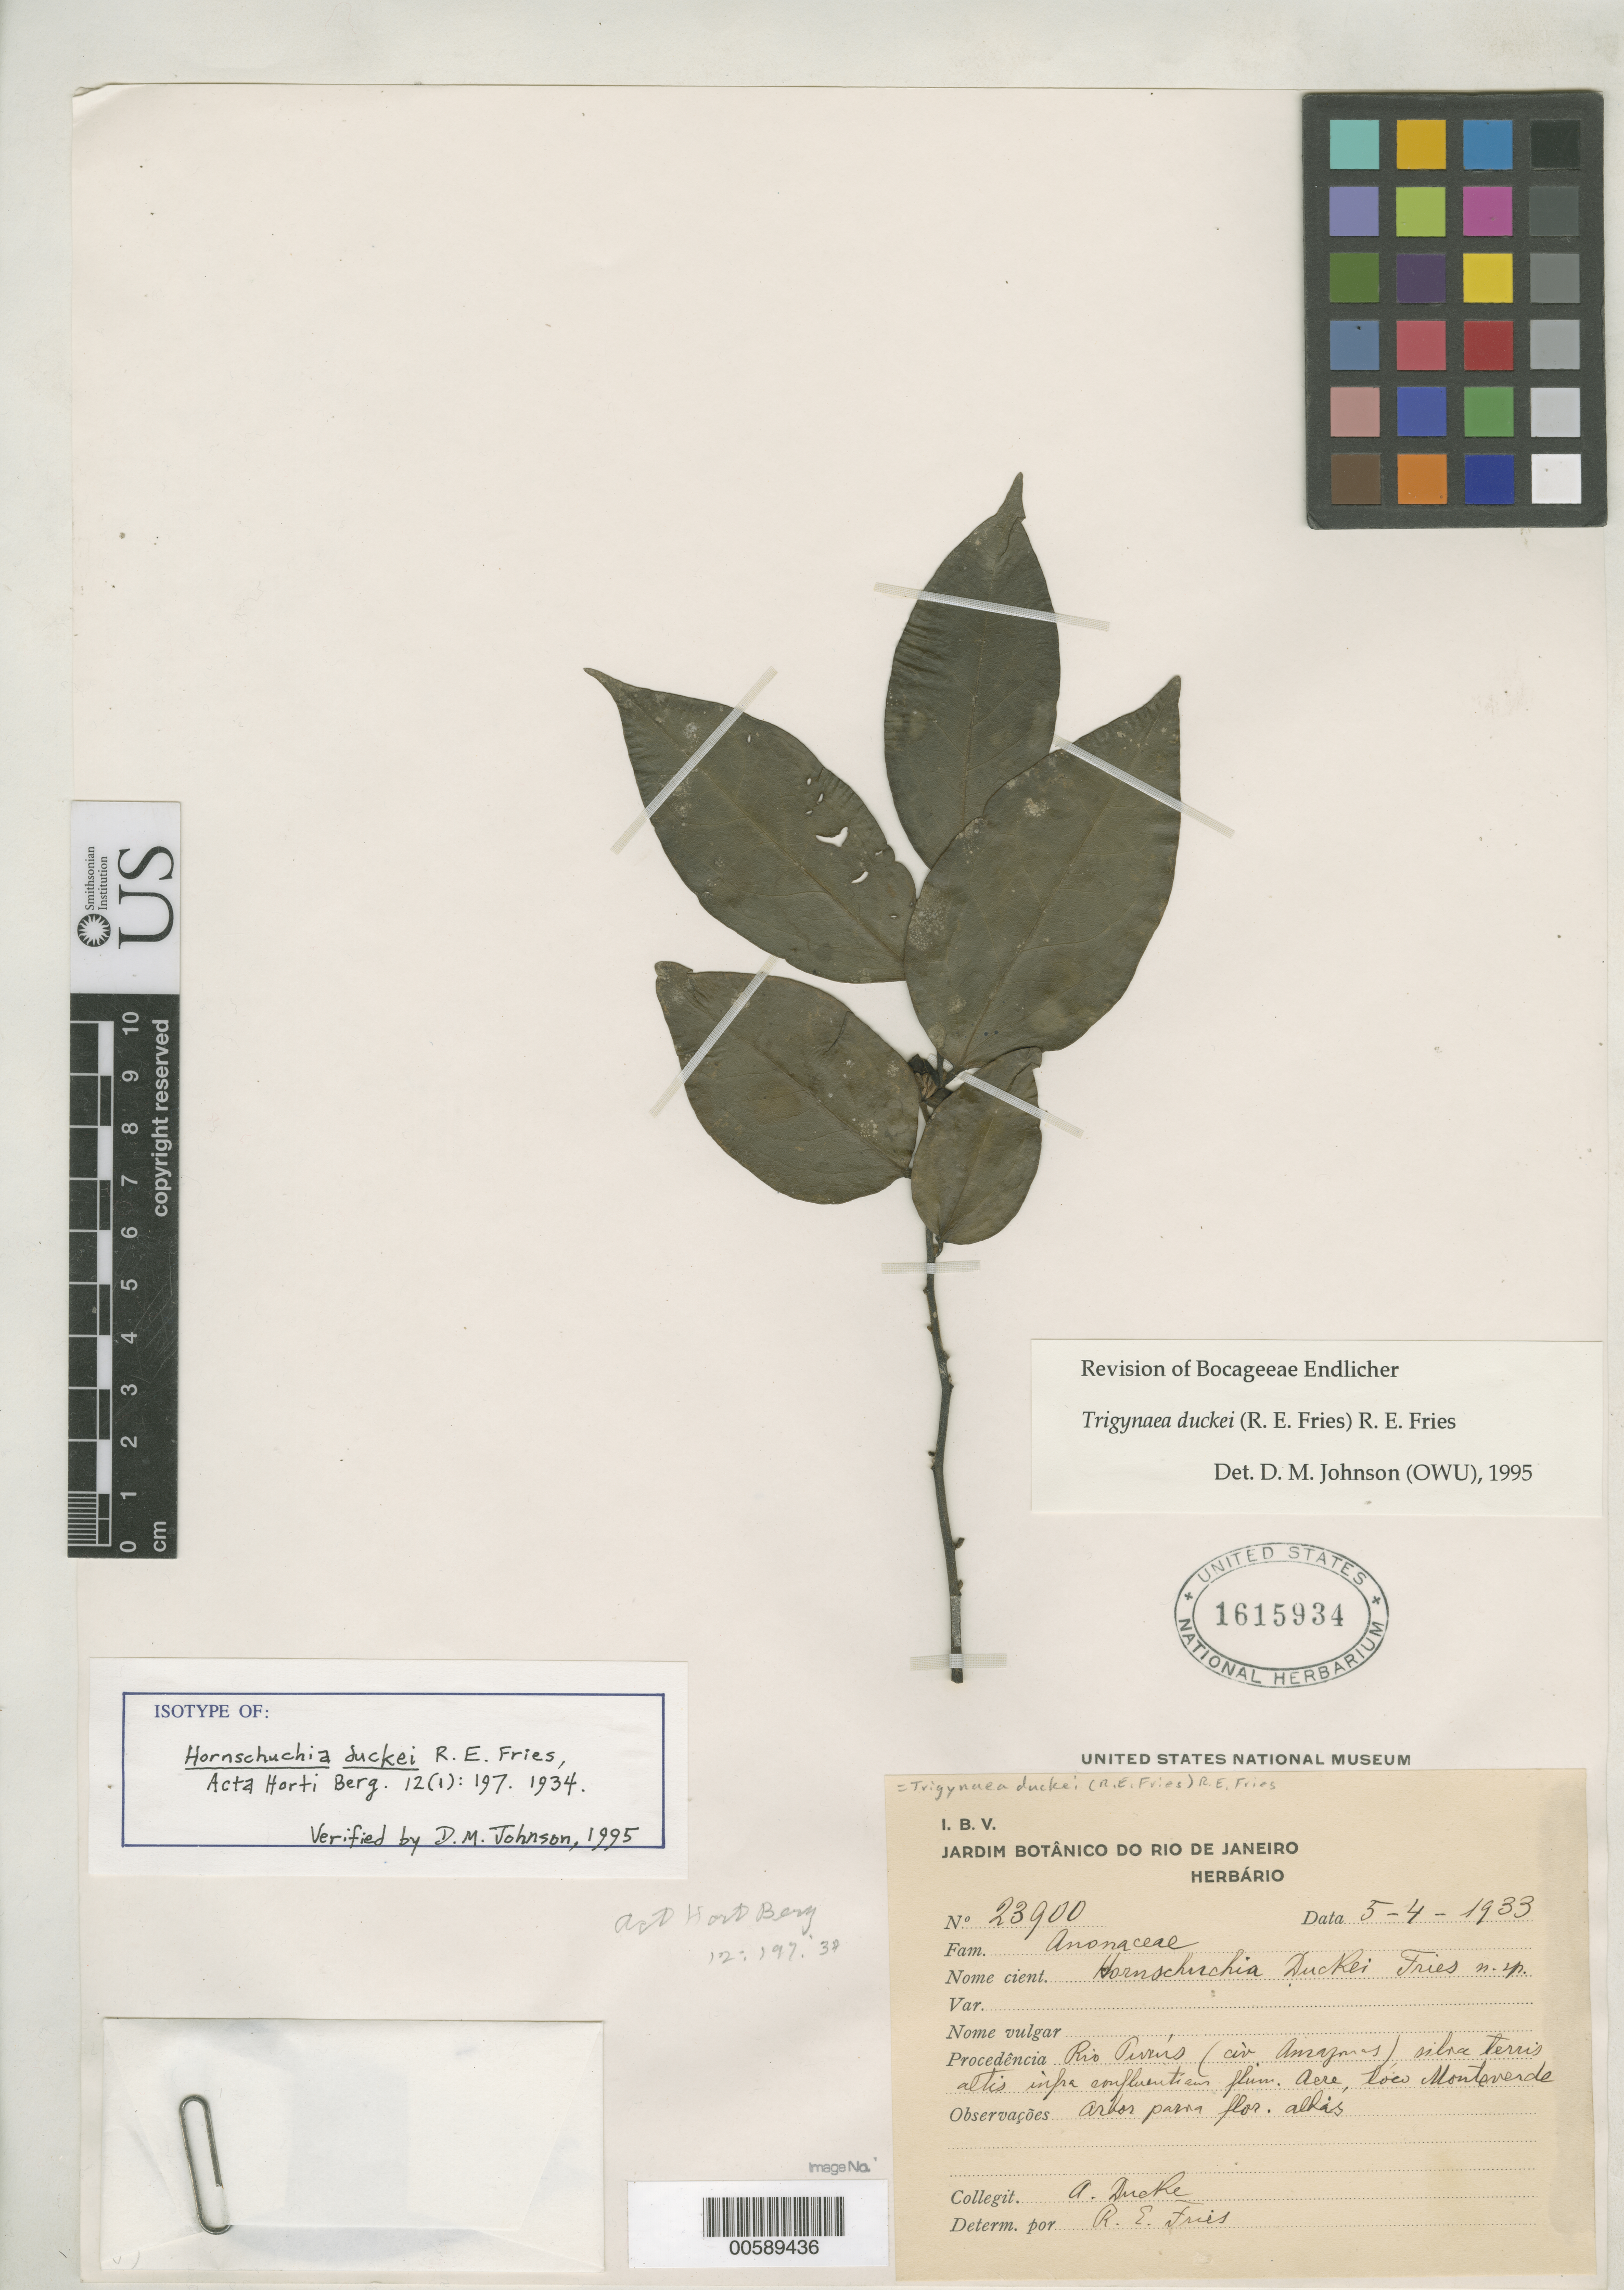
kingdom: Plantae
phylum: Tracheophyta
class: Magnoliopsida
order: Magnoliales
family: Annonaceae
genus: Hornschuchia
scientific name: Hornschuchia duckei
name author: R.E. Fr.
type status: Isotype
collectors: A. Ducke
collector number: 23900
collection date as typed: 05 Apr 1983 to 04 May 1983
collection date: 1983-04-05/1983-05-04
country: Brazil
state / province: Amazonas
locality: Rio Purus, silva terris altis infraconfluentus flum. Acre, loco Montsverde.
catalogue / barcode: US 1615934